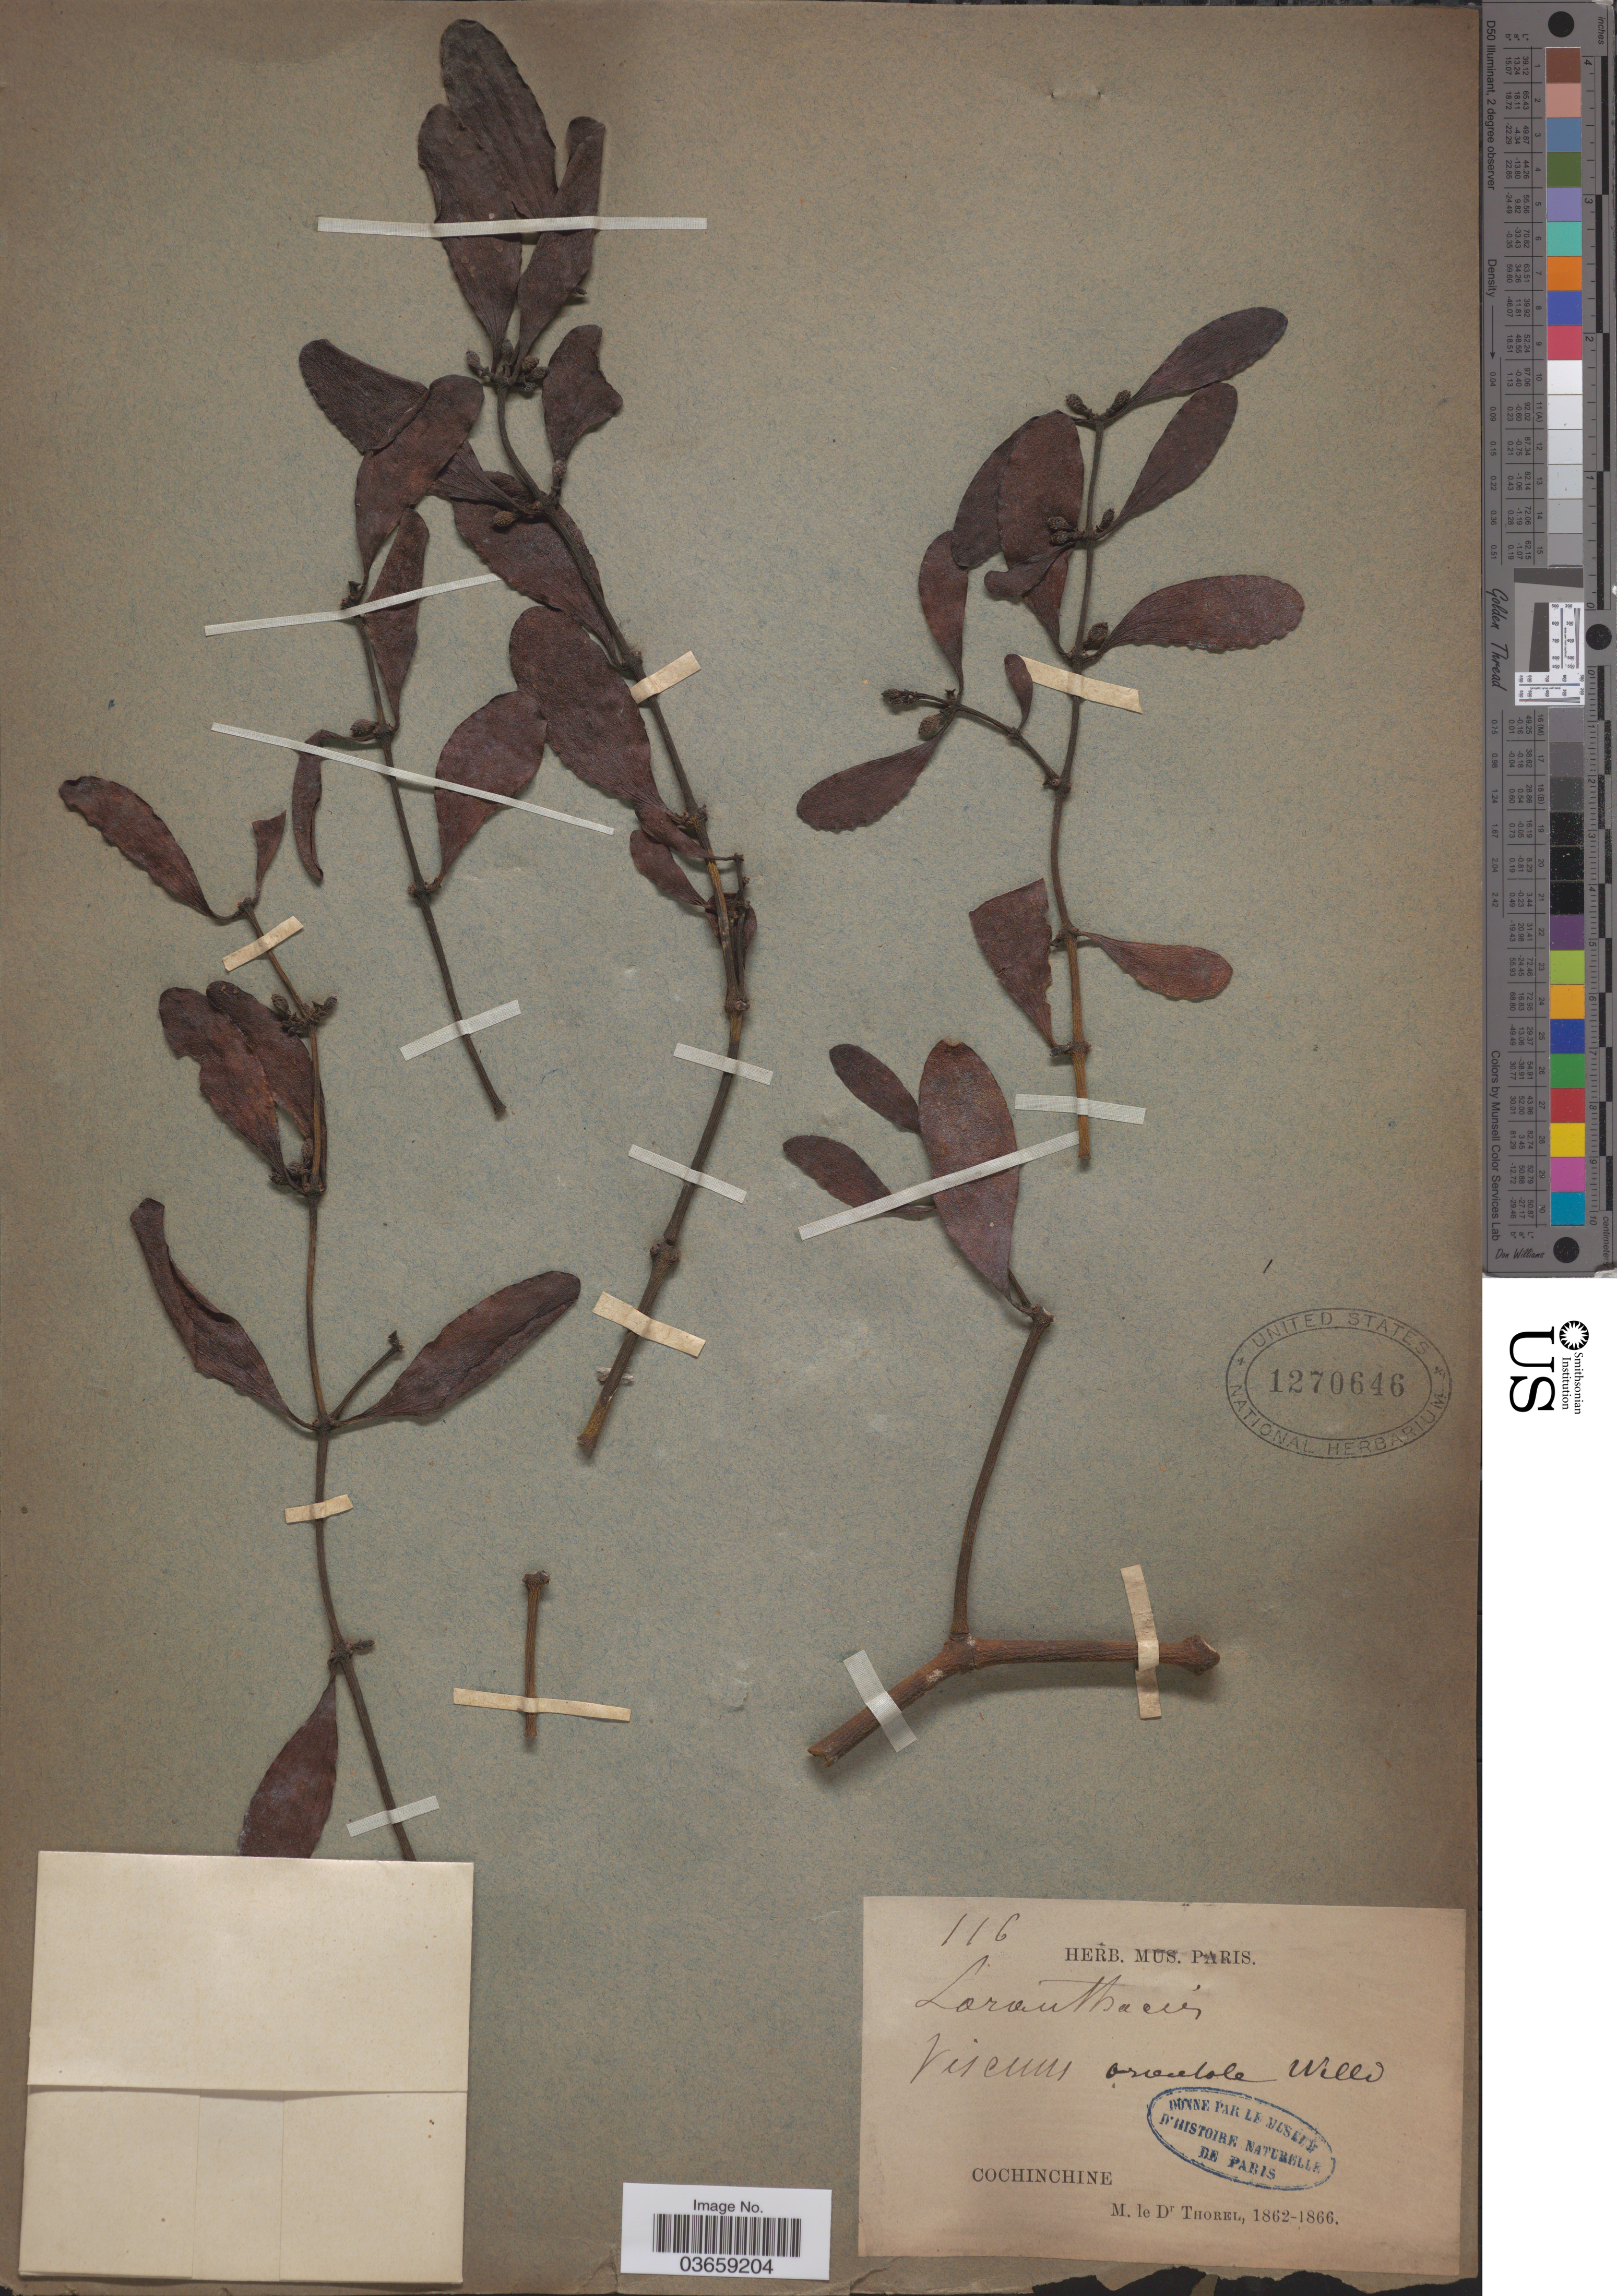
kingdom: Plantae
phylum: Tracheophyta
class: Magnoliopsida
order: Santalales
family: Viscaceae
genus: Viscum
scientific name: Viscum orientale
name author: DC.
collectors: Thorel, M. "M. [=Monsieur] Thorel" DO NOT USE (error for C. Thorel)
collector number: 116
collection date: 1862/1866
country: Vietnam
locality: Cochinchine.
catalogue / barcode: US 1270646